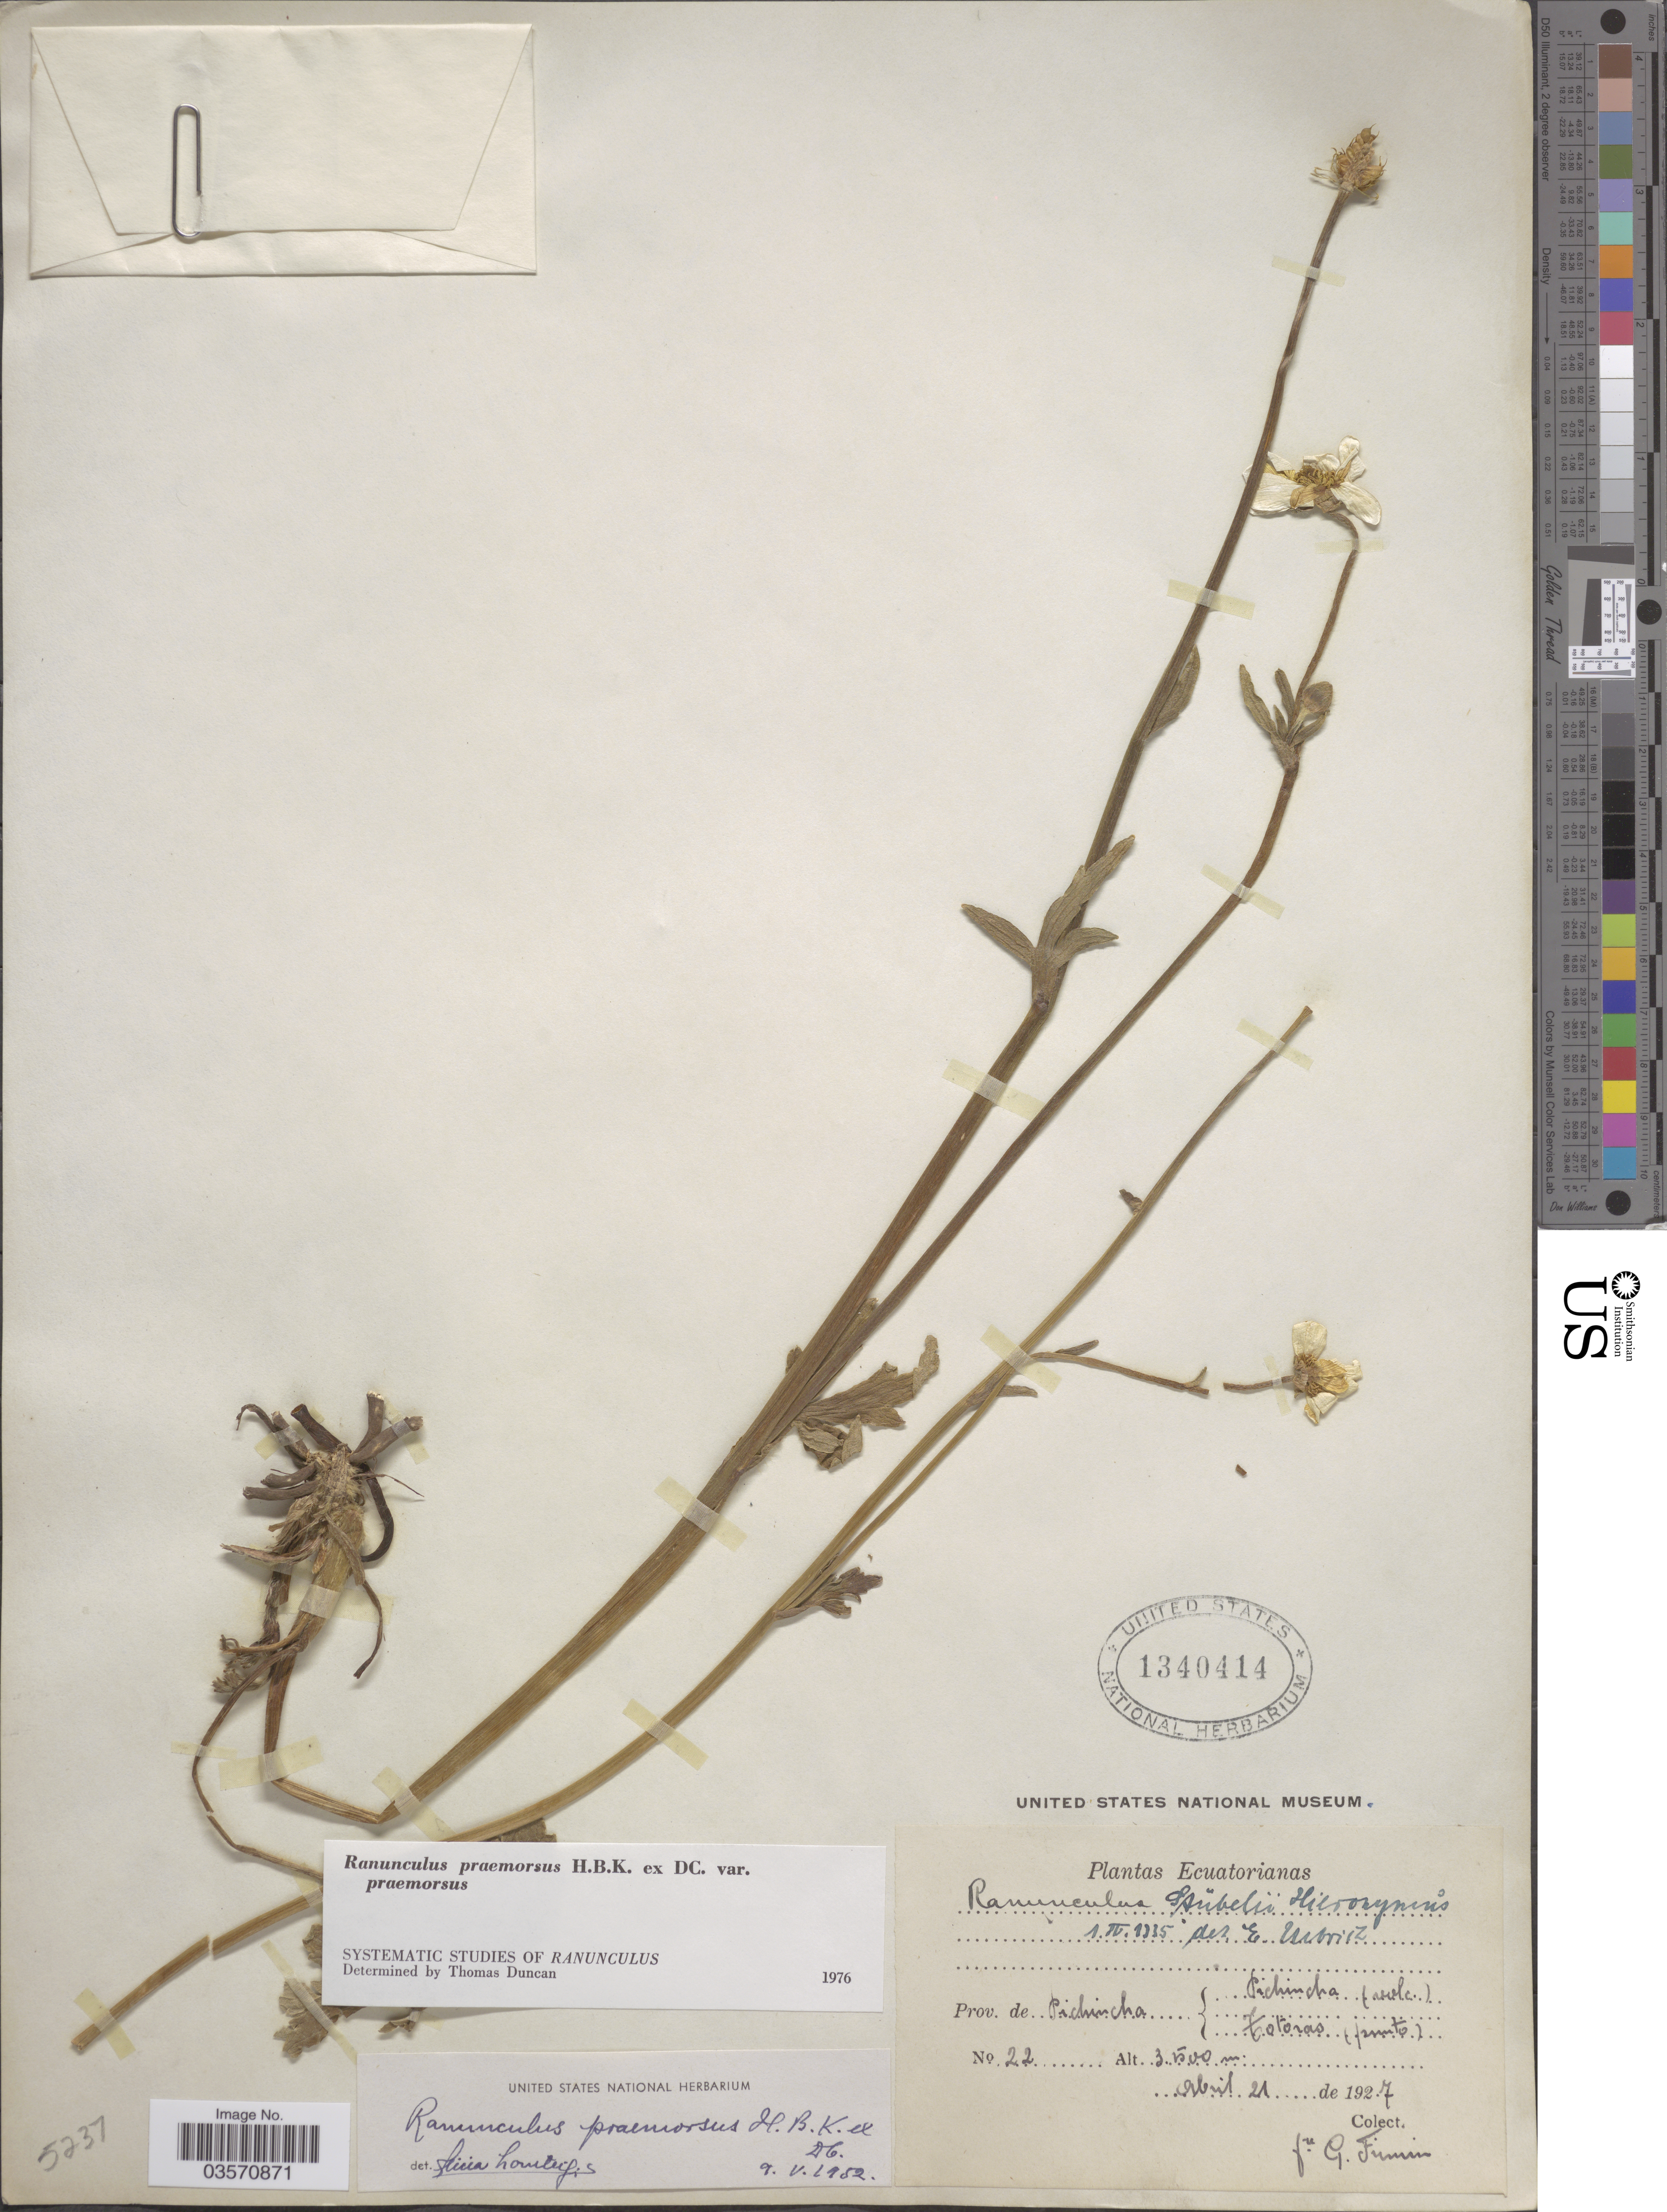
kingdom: Plantae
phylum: Tracheophyta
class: Magnoliopsida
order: Ranunculales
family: Ranunculaceae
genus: Ranunculus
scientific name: Ranunculus praemorsus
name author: Kunth ex DC.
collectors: F. Firmin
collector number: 22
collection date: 1927-04-21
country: Ecuador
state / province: Pichincha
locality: Totoras.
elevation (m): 3500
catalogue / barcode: US 1340414